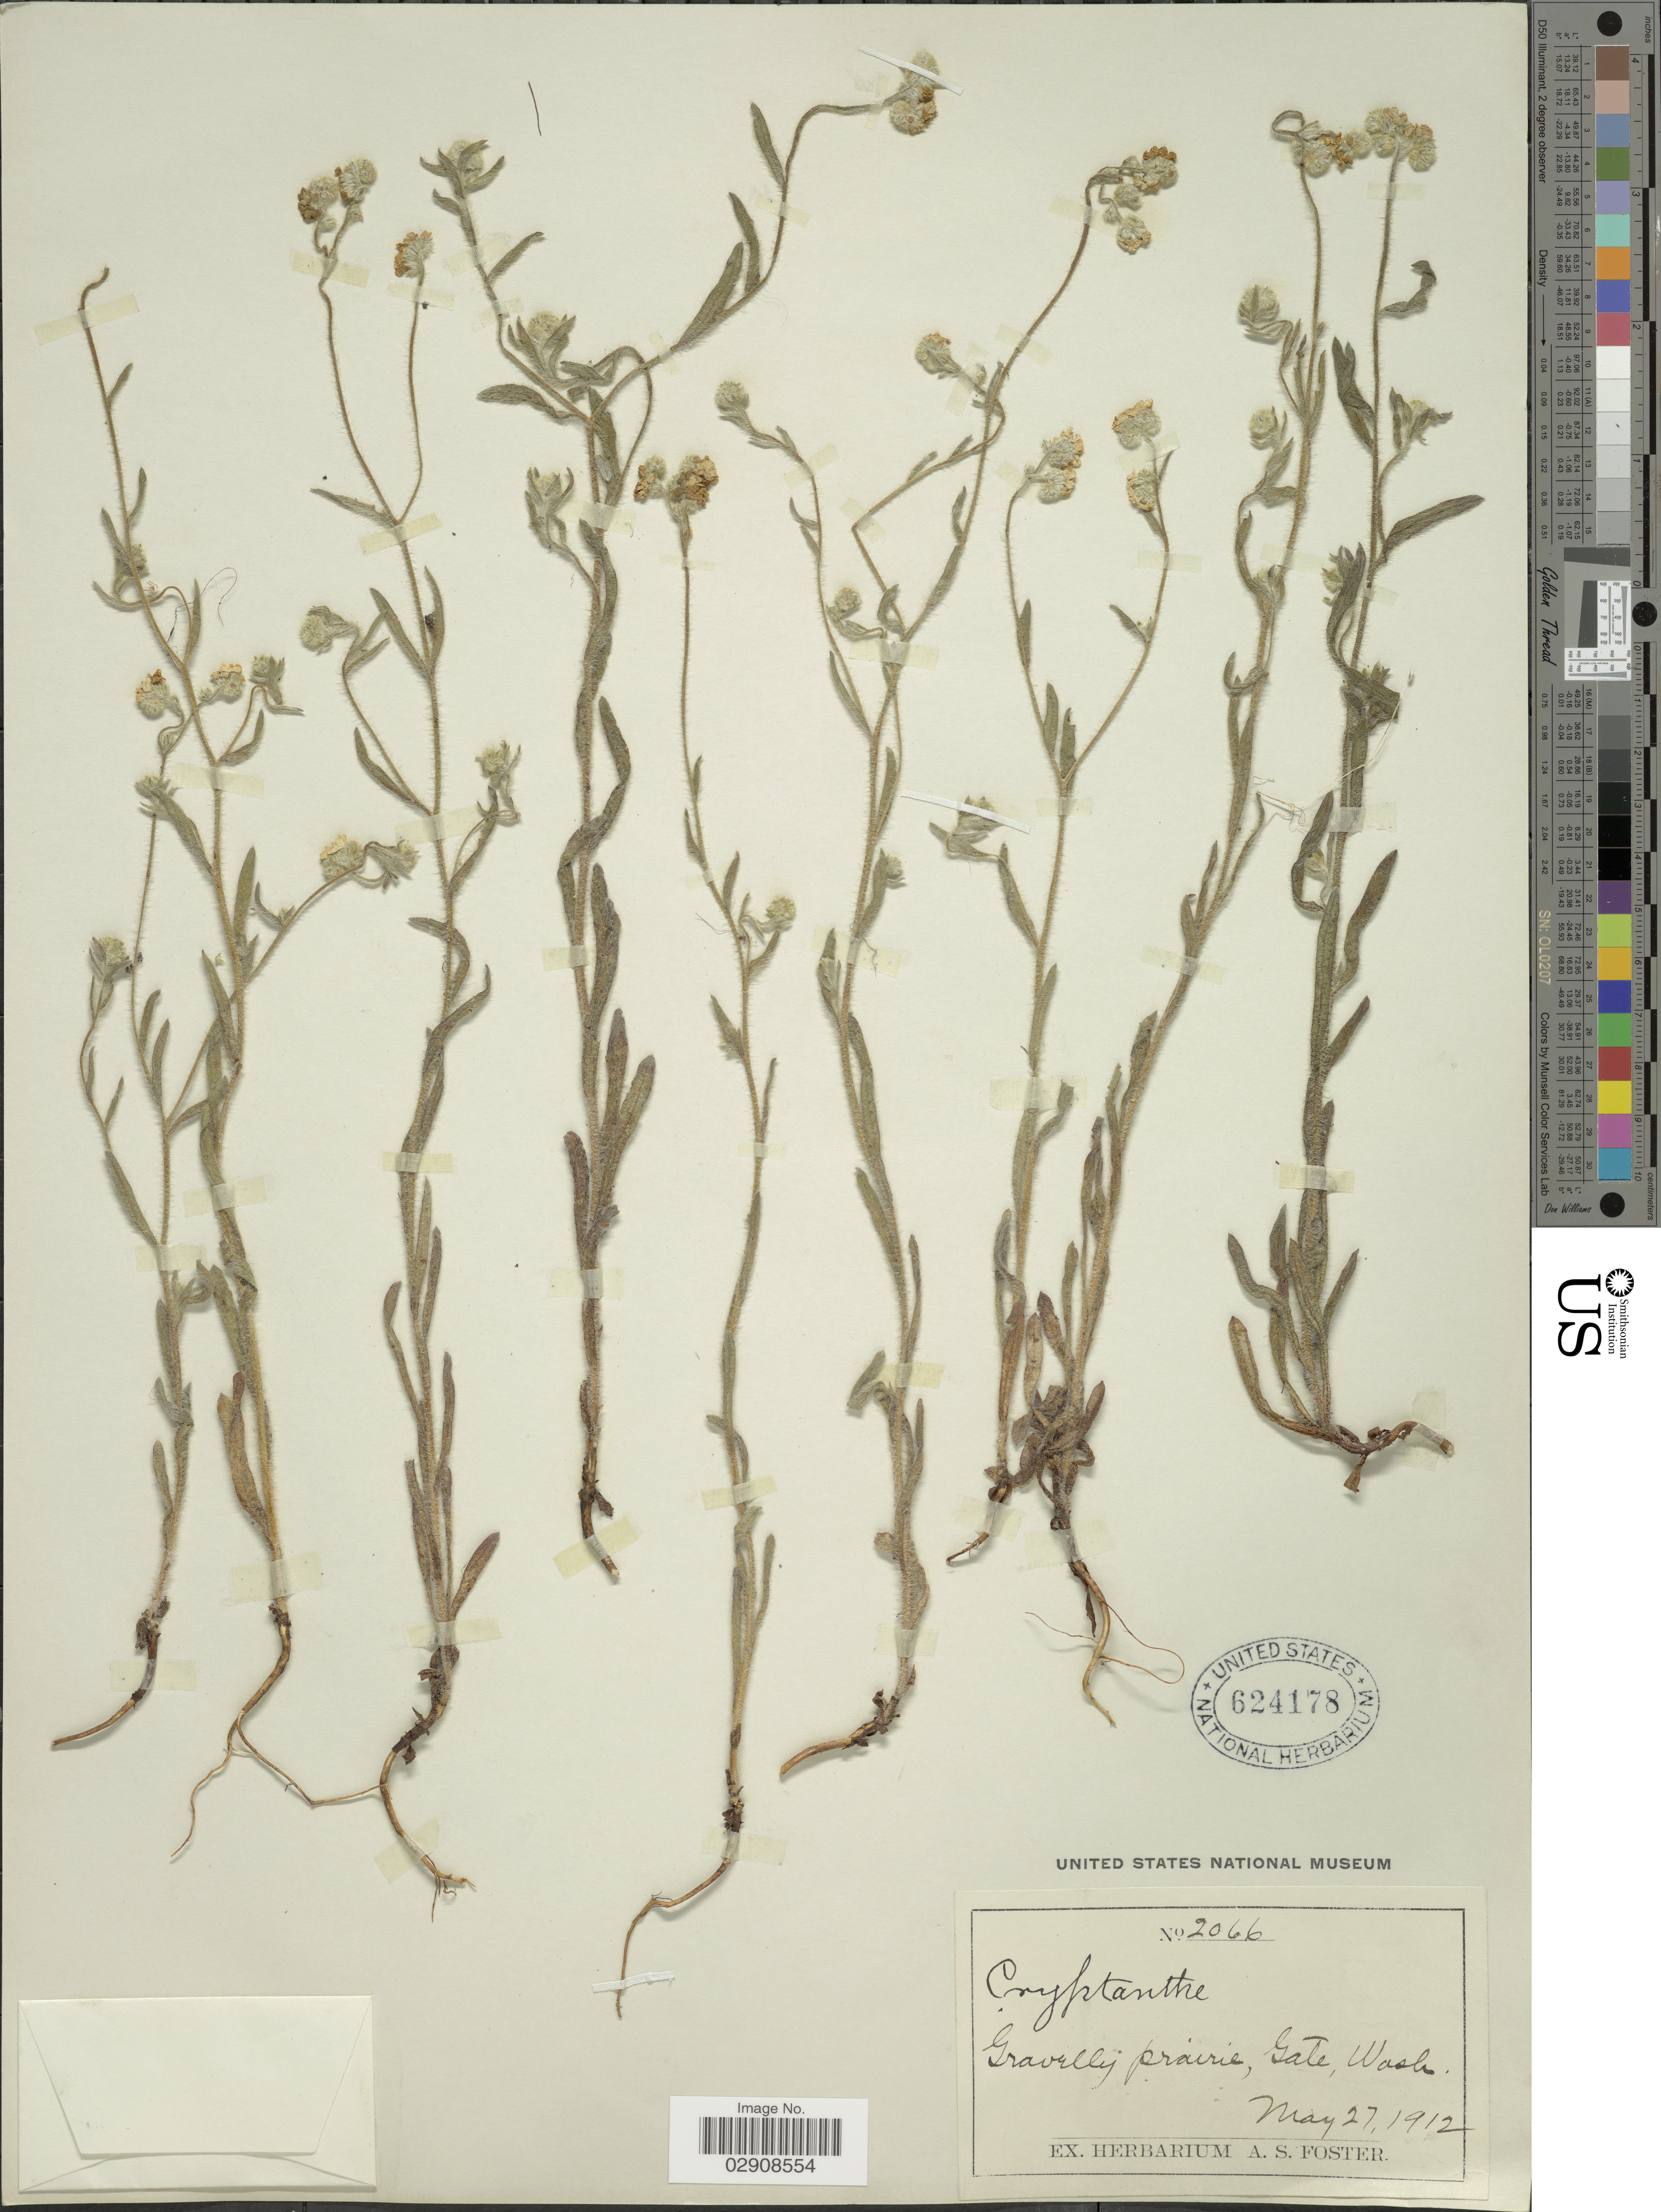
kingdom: Plantae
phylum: Tracheophyta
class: Magnoliopsida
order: Boraginales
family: Boraginaceae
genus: Cryptantha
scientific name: Cryptantha sp.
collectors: ex herb. A. S. Foster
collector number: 2066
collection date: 1912-05-27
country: United States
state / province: Washington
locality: Gate.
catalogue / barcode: US 624178